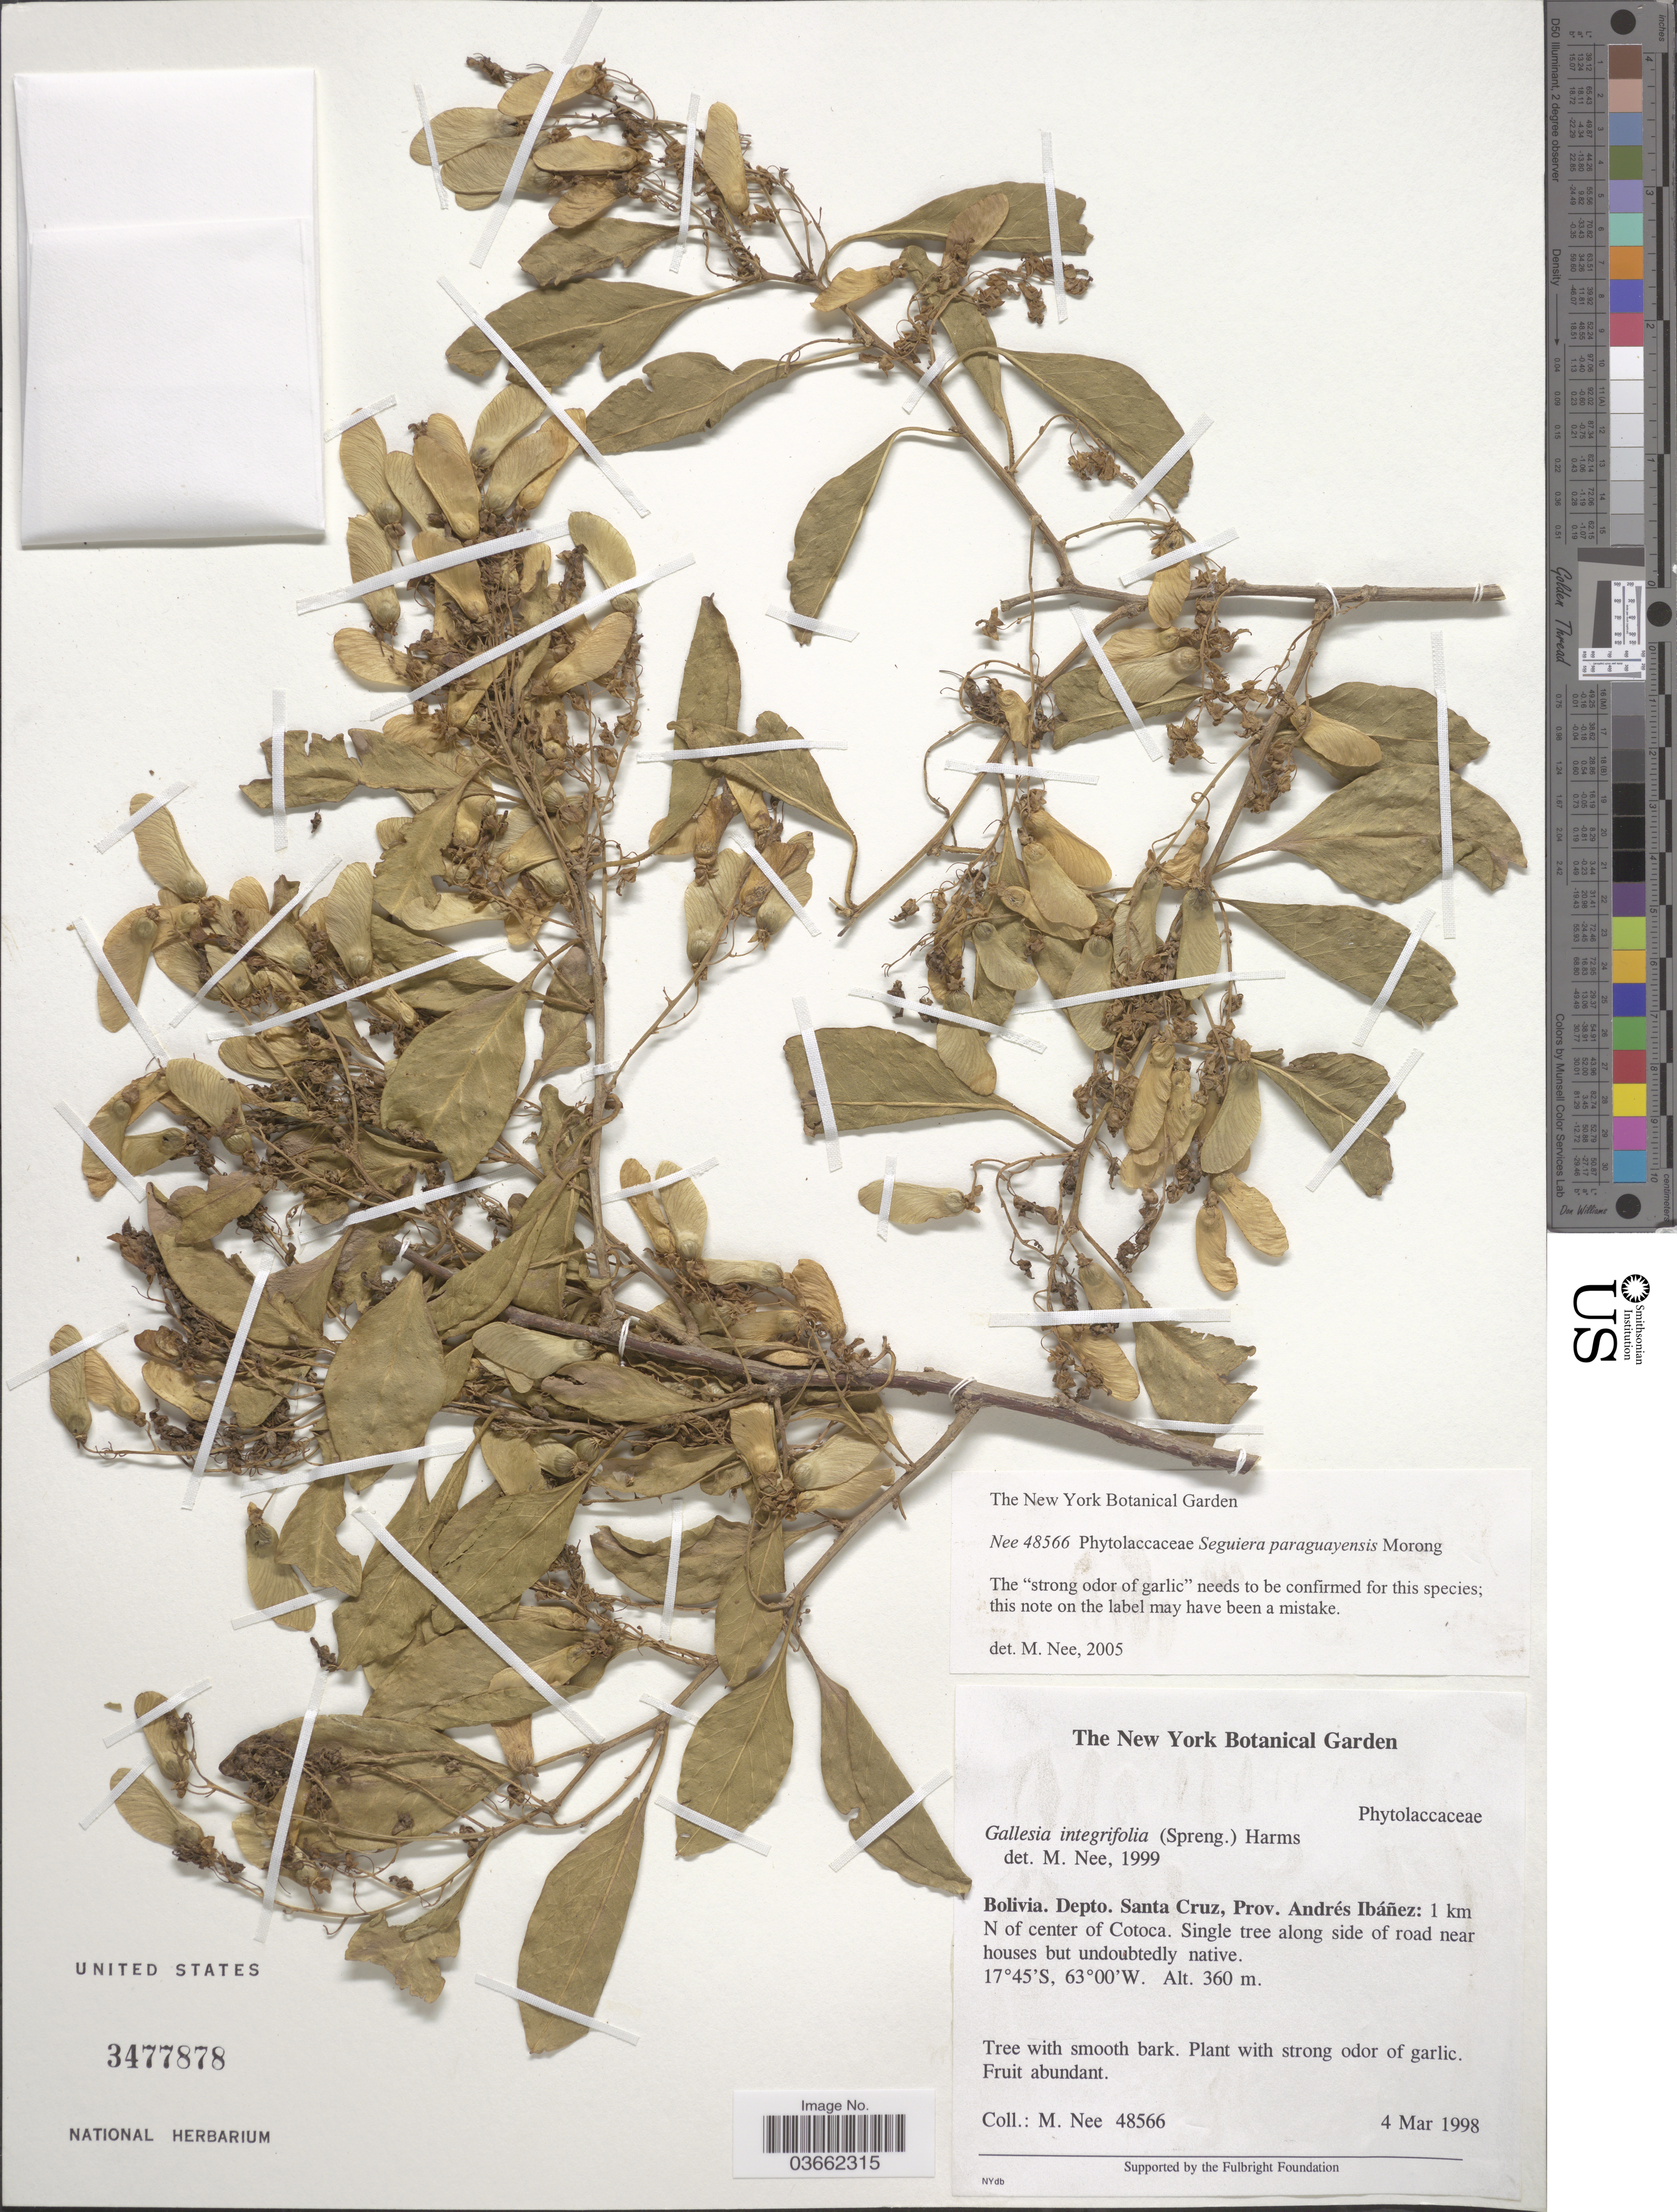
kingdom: Plantae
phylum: Tracheophyta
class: Magnoliopsida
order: Caryophyllales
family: Phytolaccaceae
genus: Seguieria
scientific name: Seguieria paraguayensis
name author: Morong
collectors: M. Nee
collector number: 48566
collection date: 1998-03-04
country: Bolivia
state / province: Santa Cruz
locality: Depto. Santa Cruz, Prov. Andrés Ibáñez: 1 km N of center of Cotoca.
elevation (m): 360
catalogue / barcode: US 3477878